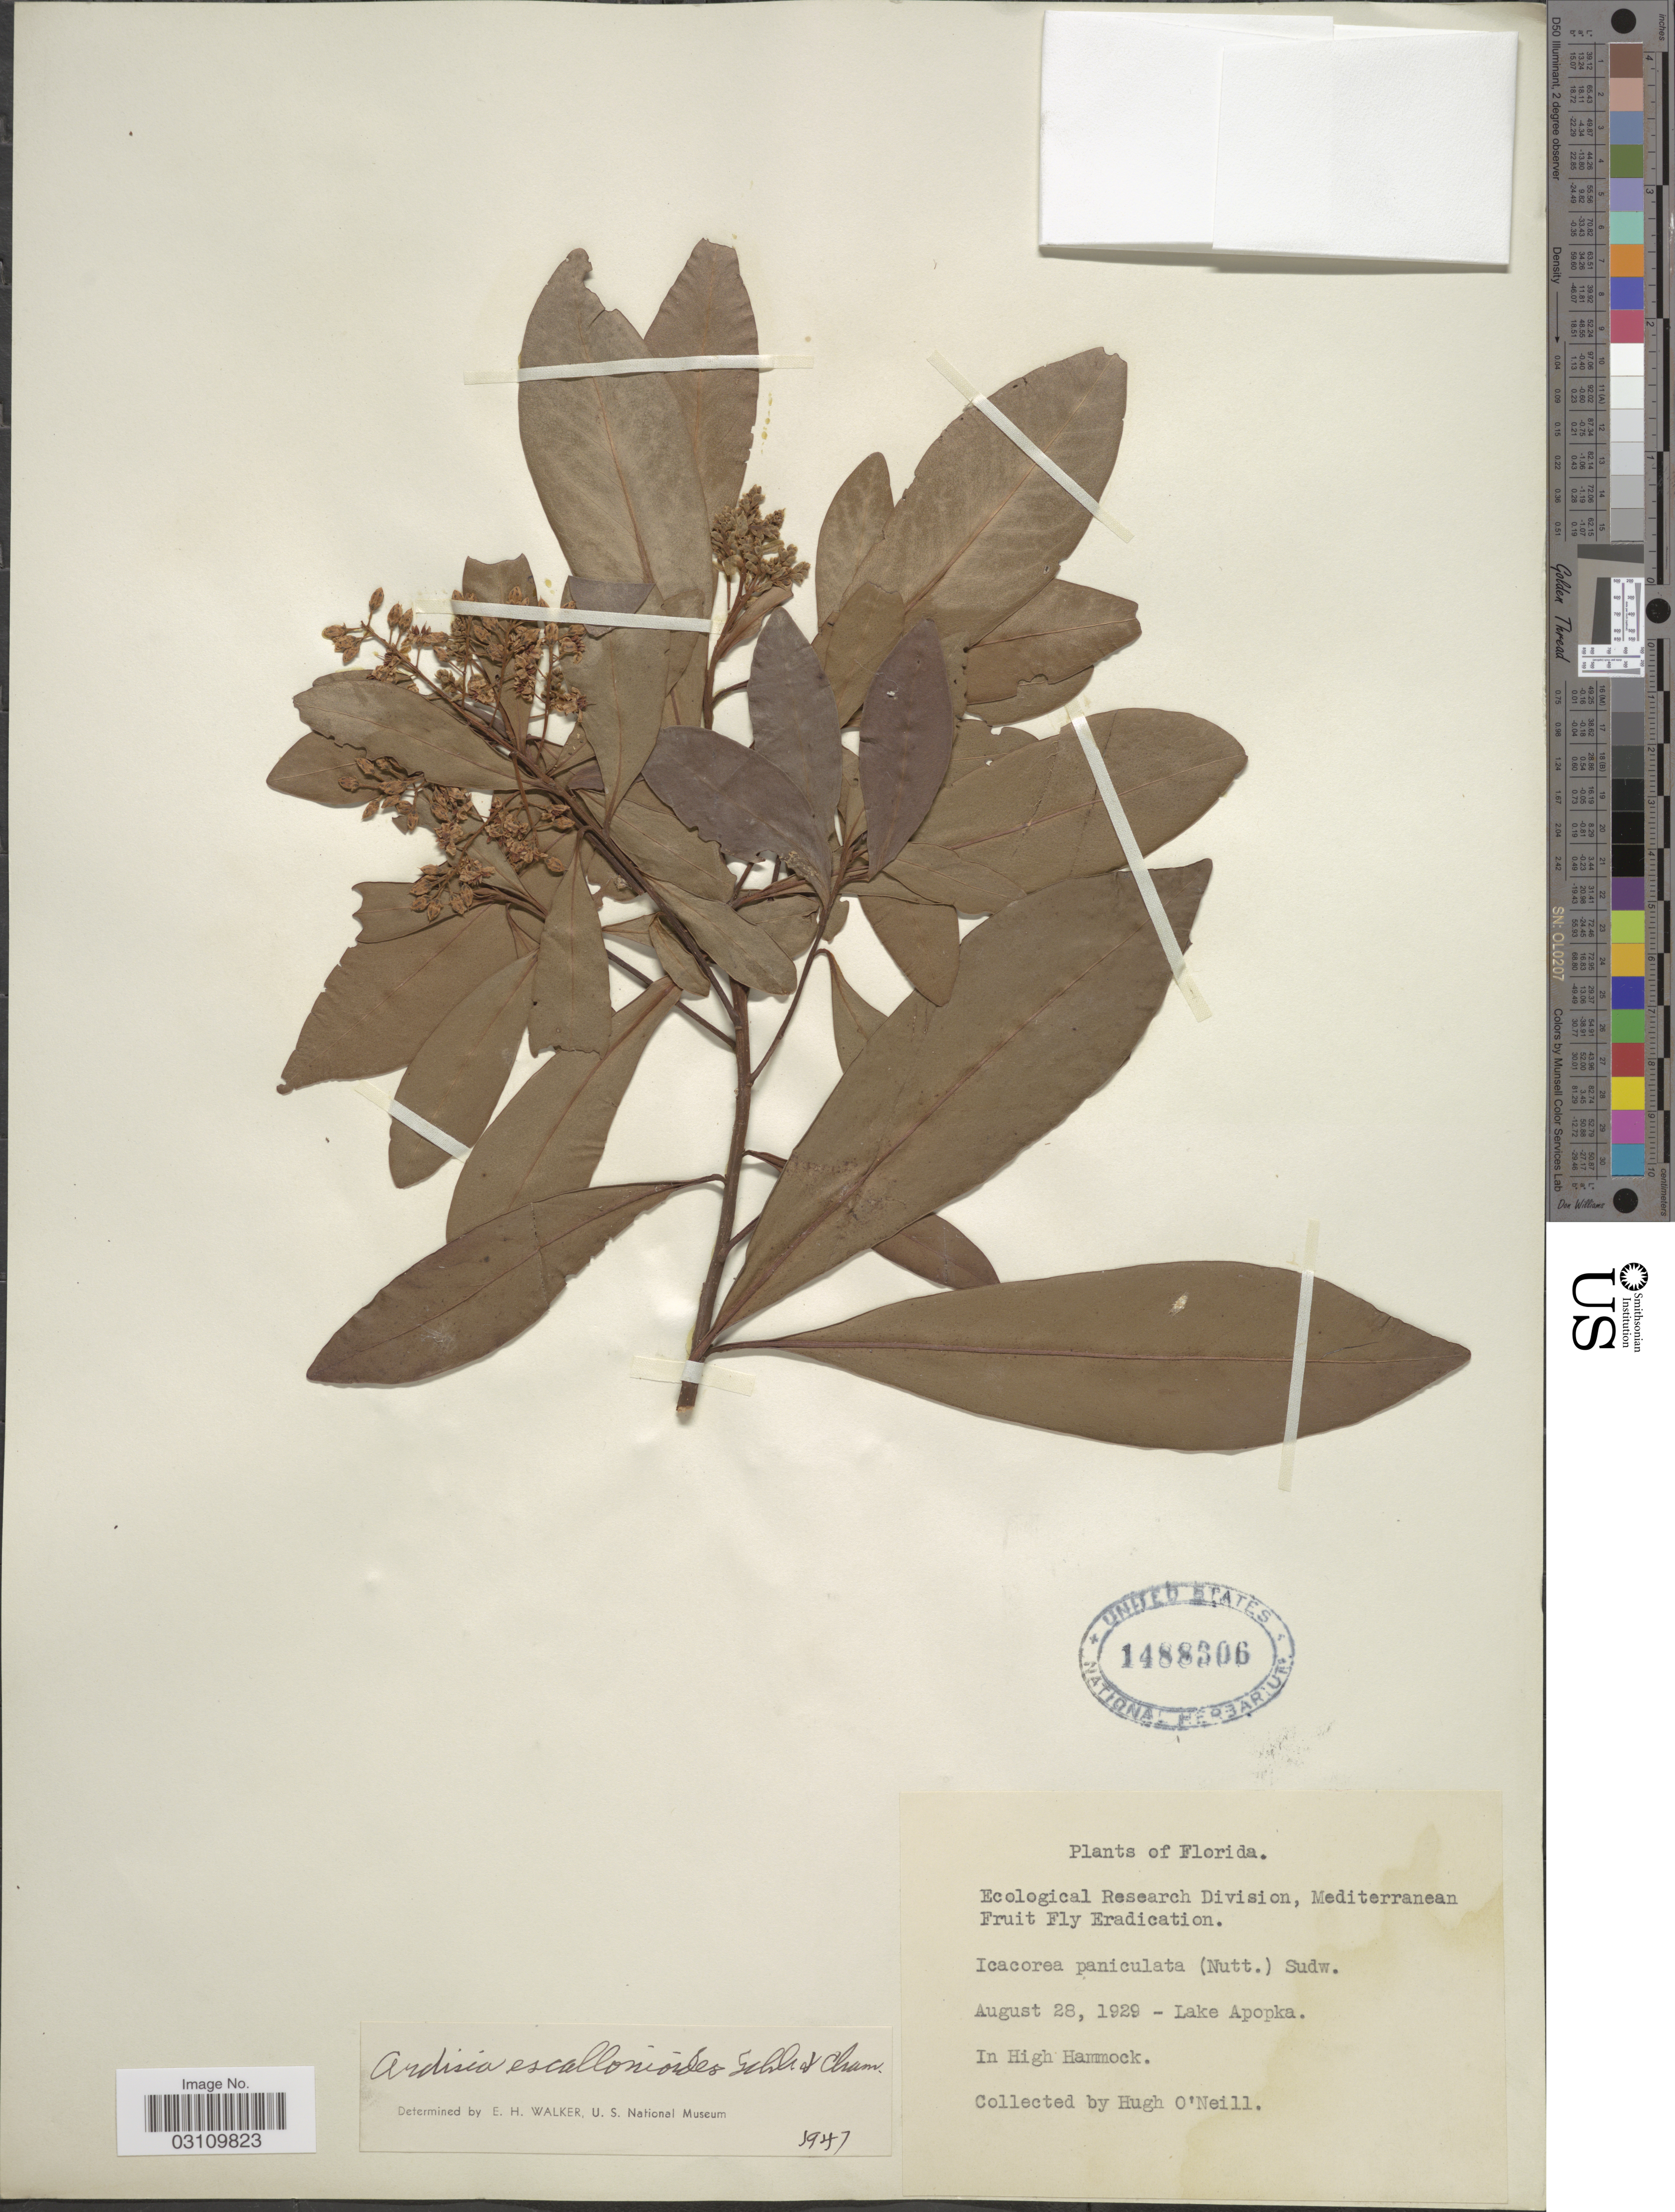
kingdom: Plantae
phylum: Tracheophyta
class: Magnoliopsida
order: Ericales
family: Primulaceae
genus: Ardisia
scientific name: Ardisia escallonioides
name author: Schltdl. & Cham.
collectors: H. O'Neill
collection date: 1929-08-28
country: United States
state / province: Florida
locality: Lake Apopka. In High Hammock.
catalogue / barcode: US 1488506